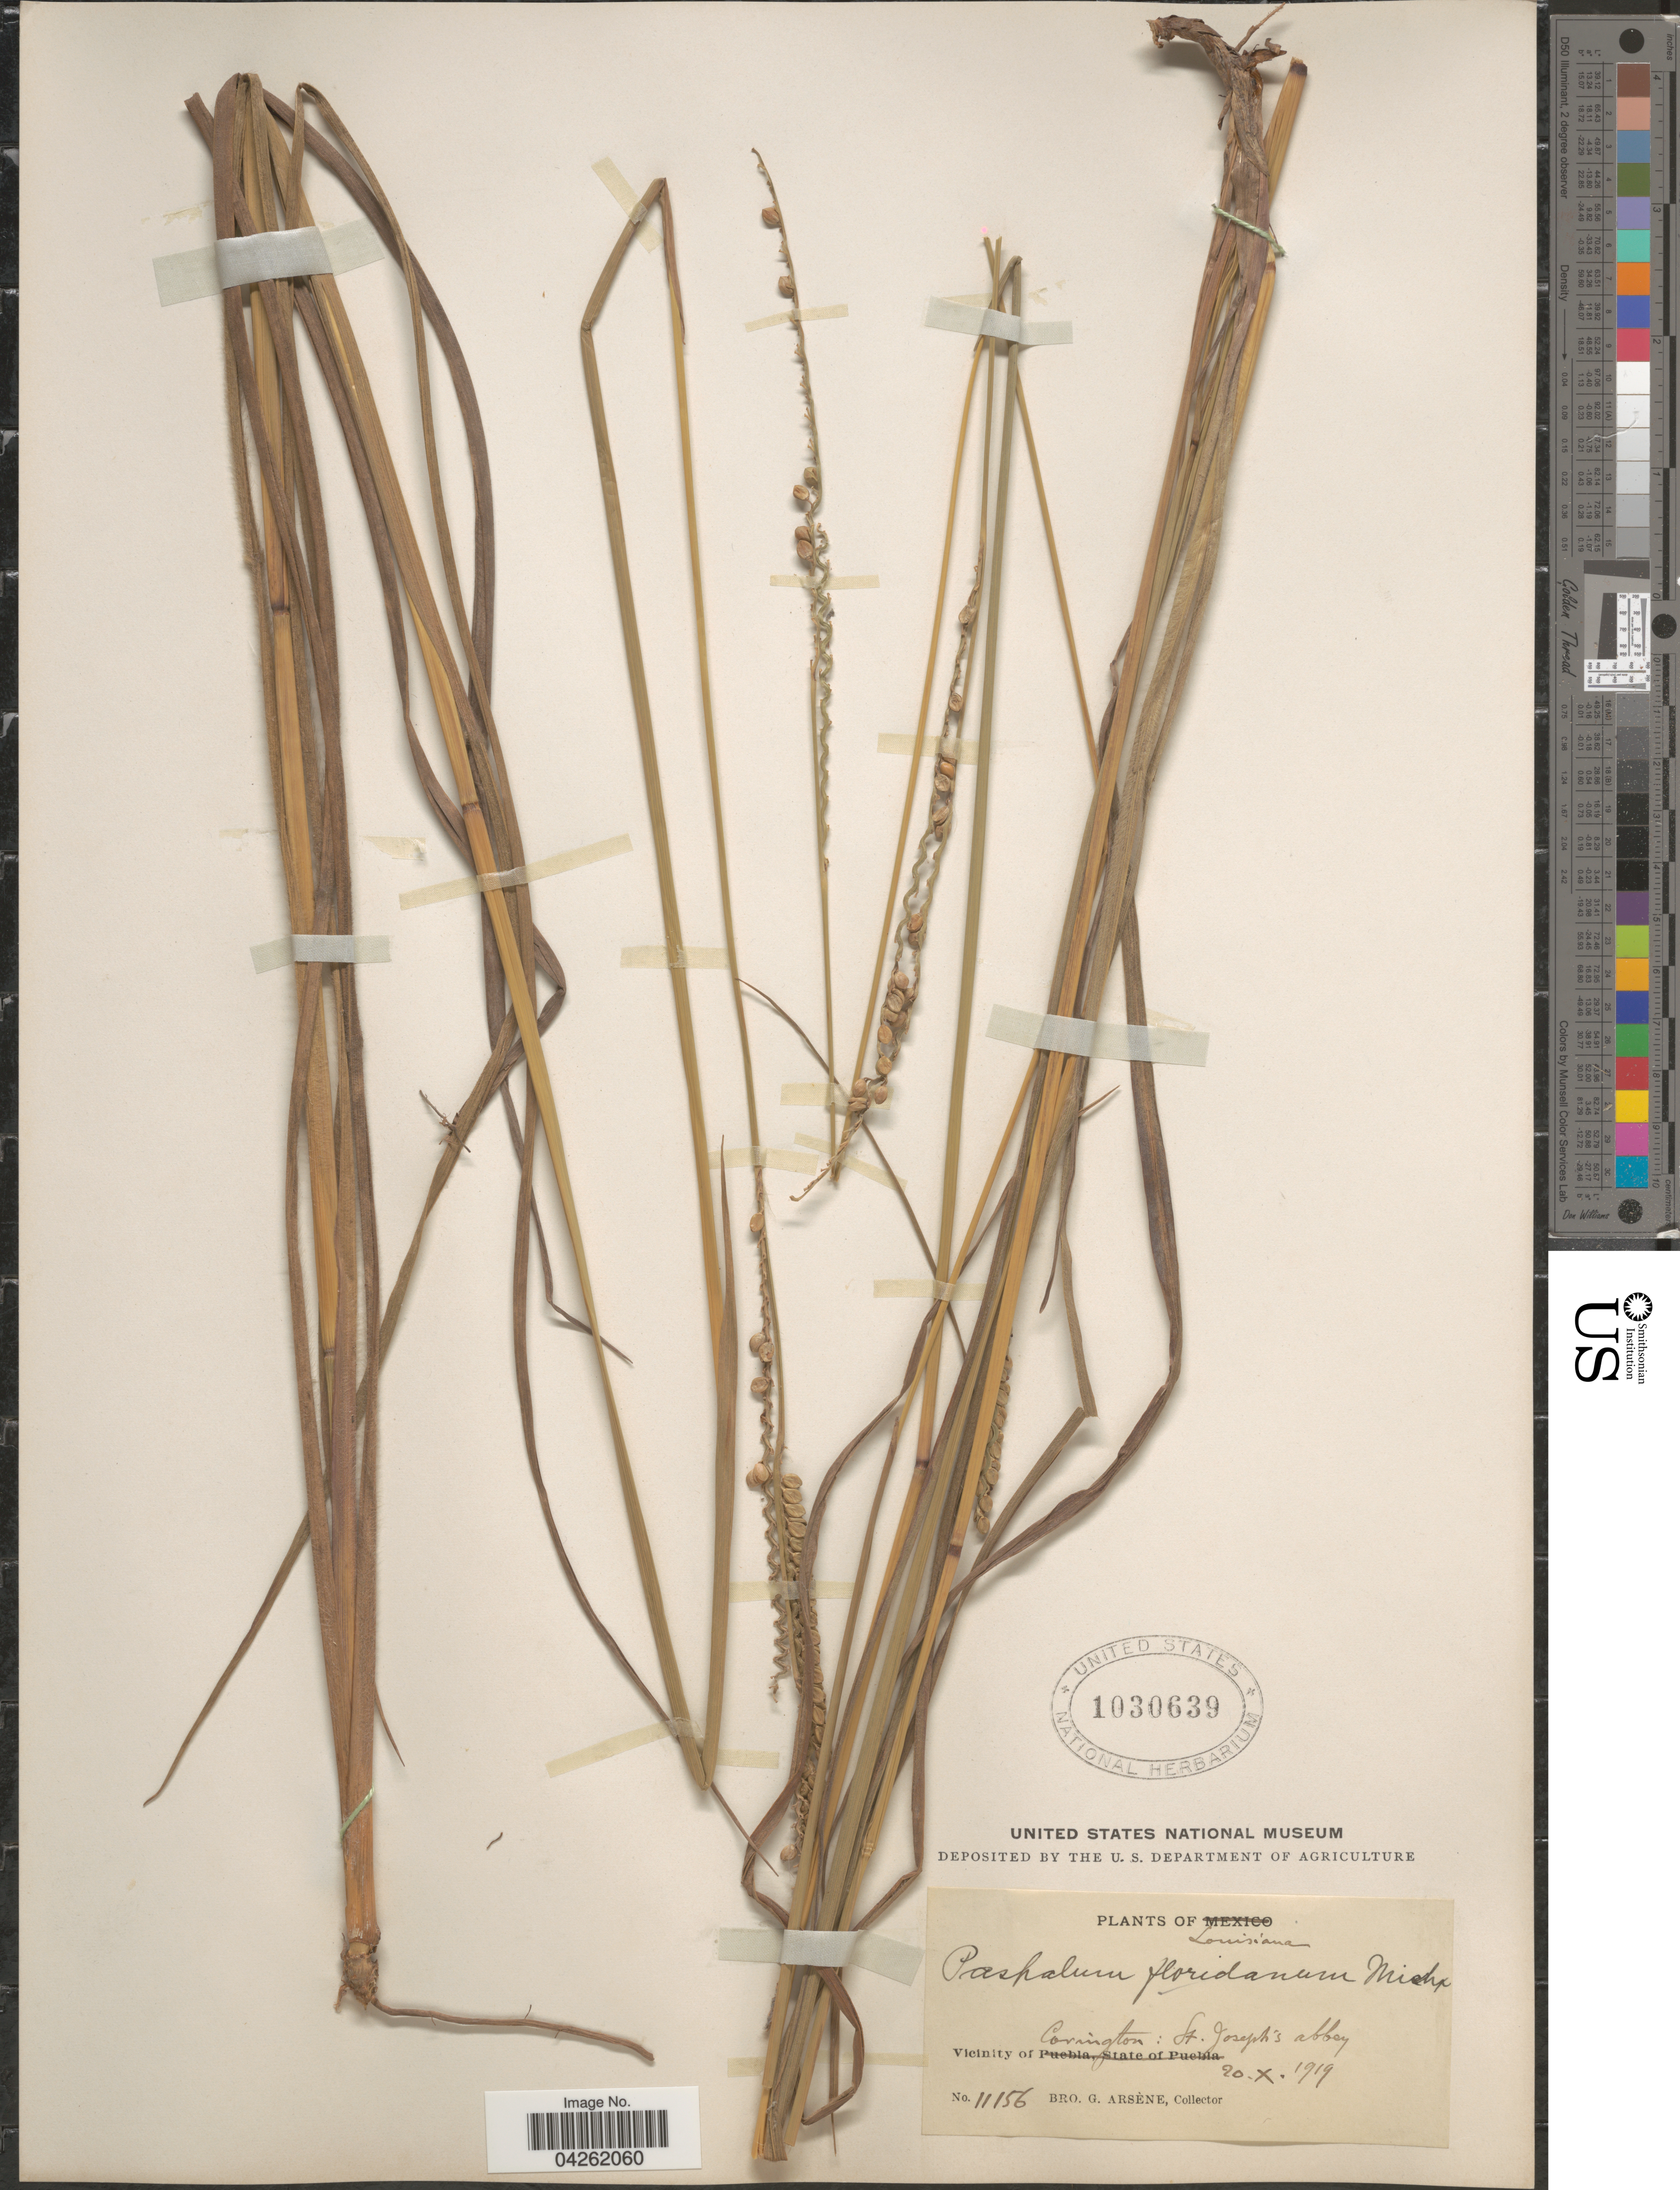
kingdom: Plantae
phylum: Tracheophyta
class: Liliopsida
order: Poales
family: Poaceae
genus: Paspalum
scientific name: Paspalum floridanum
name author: Michx.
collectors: Bro. G. Arsène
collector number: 11156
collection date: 1919-10-20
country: United States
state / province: Louisiana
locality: Vicinity of Covington : St. Joseph's abbey.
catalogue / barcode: US 1030639